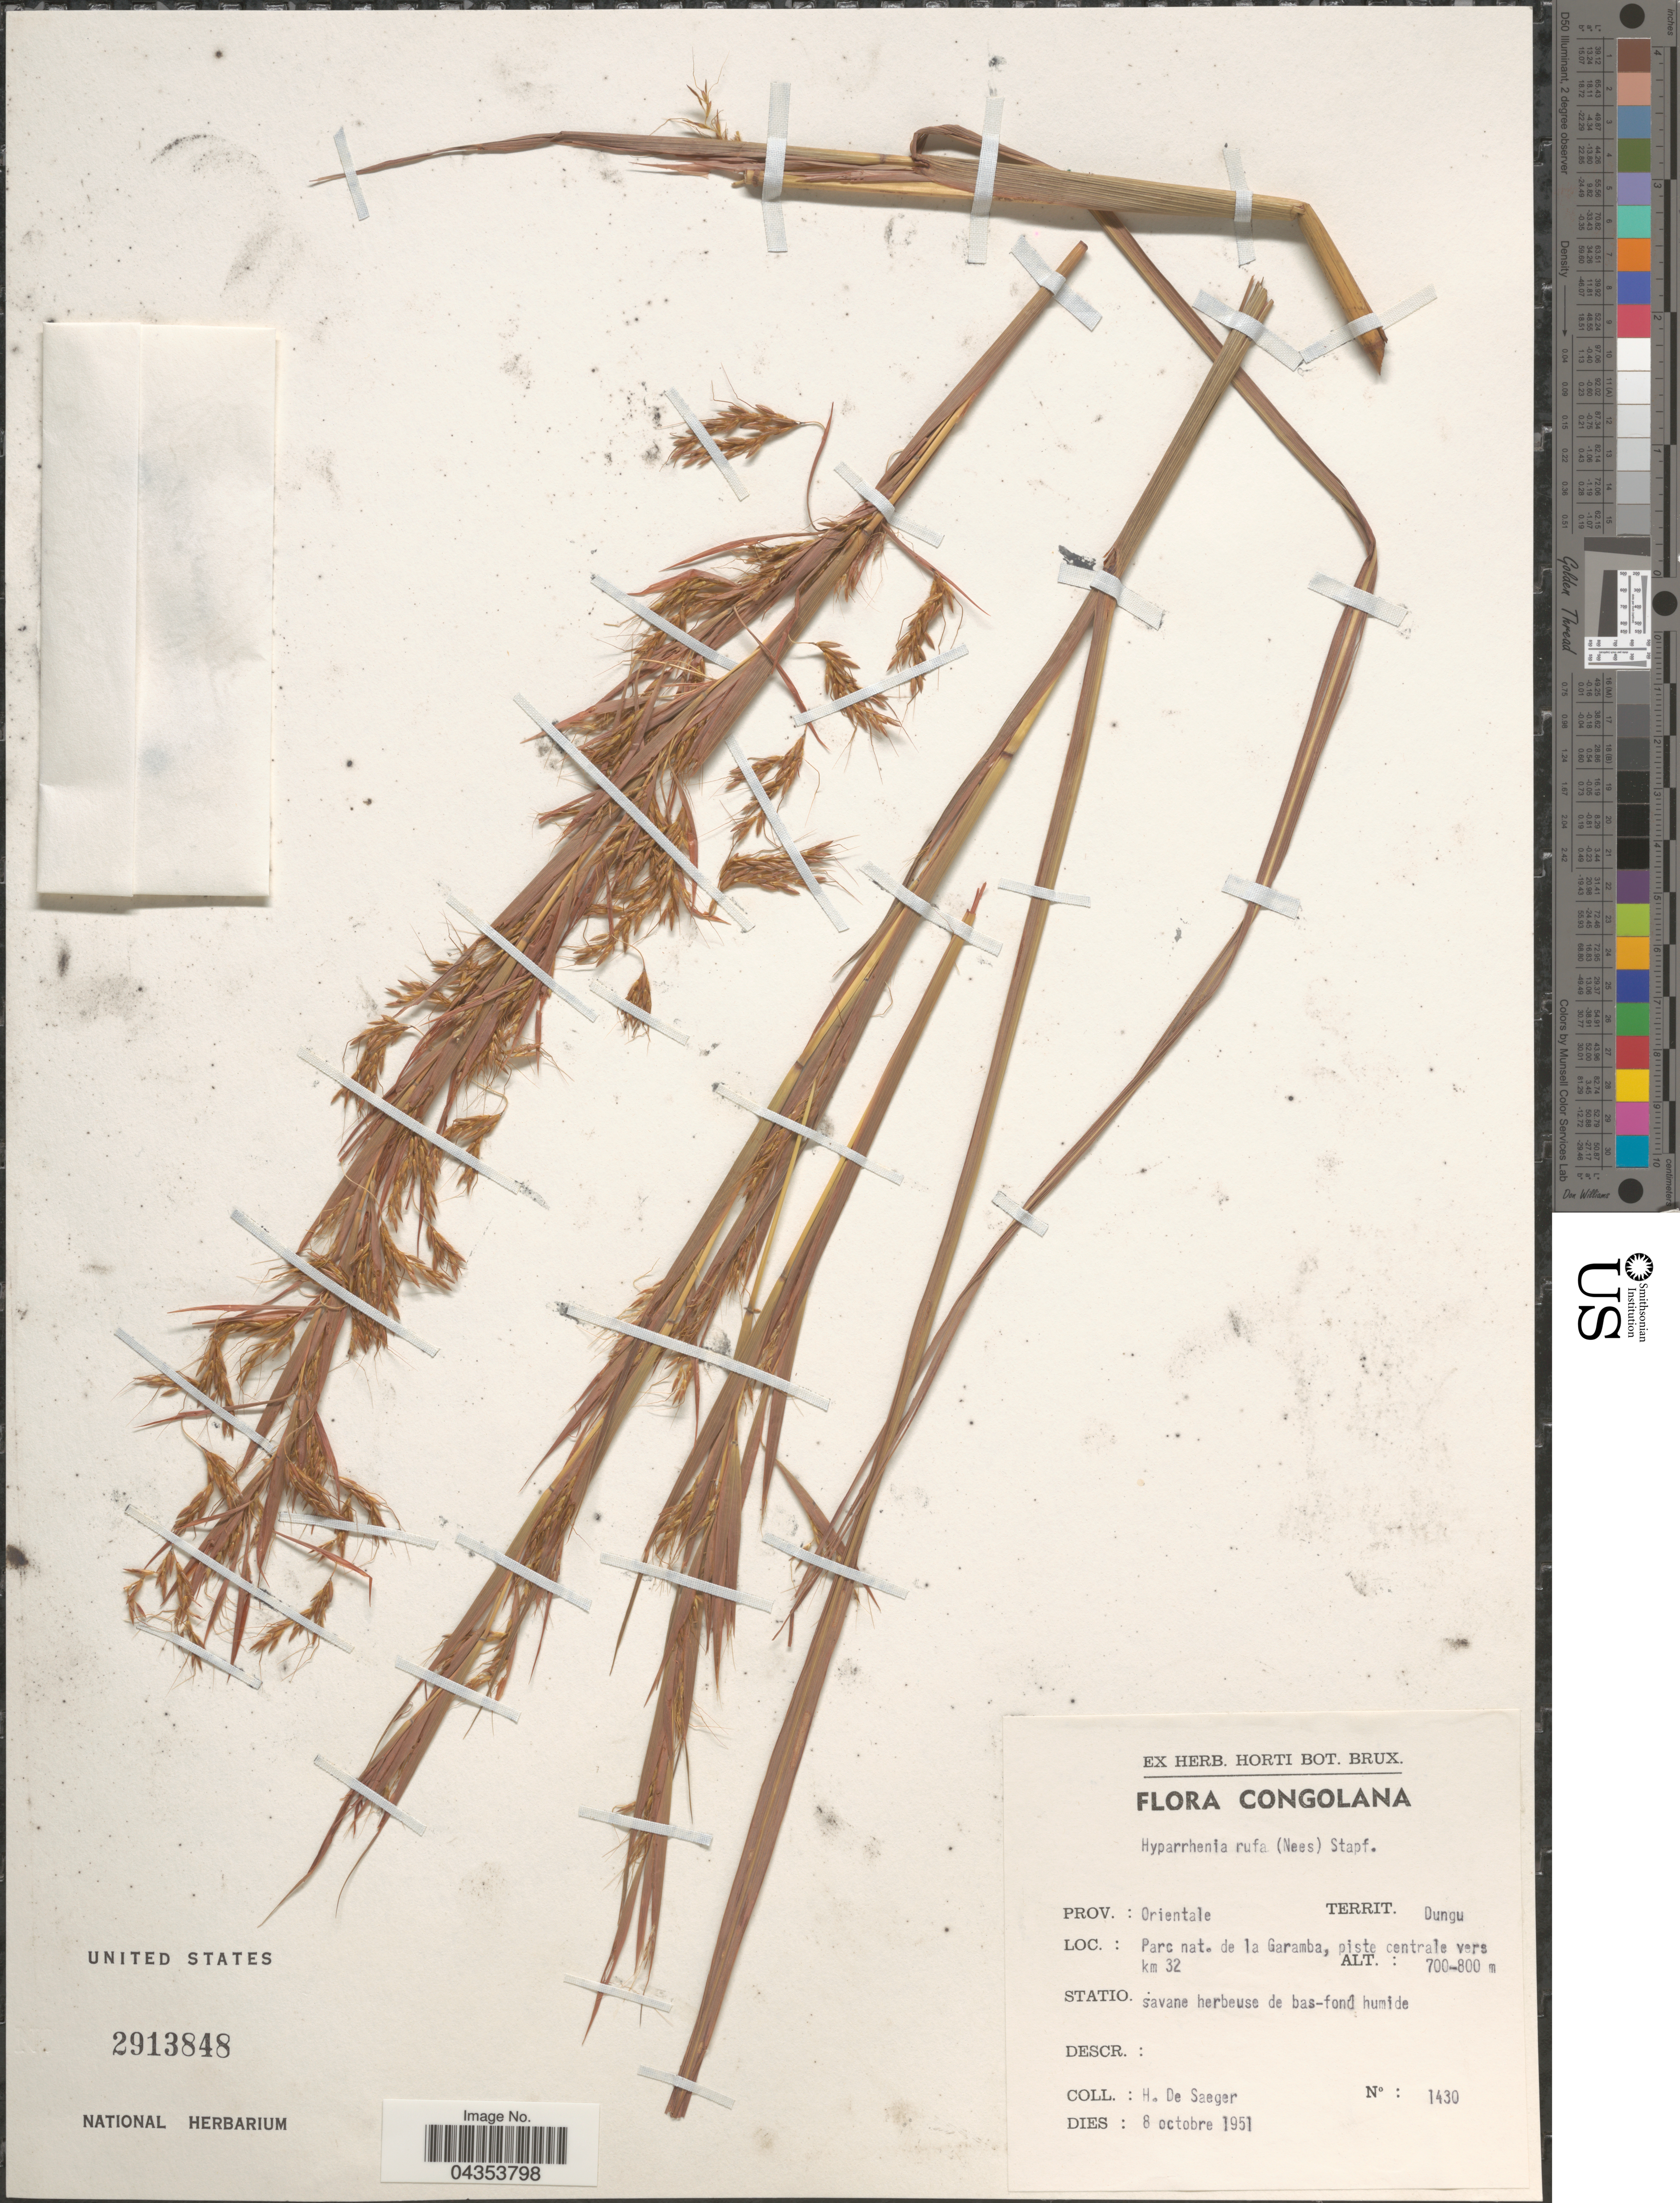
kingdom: Plantae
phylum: Tracheophyta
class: Liliopsida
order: Poales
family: Poaceae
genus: Hyparrhenia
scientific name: Hyparrhenia rufa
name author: (Nees) Stapf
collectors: H. De Saeger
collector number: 1430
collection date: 1951-10-08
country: Congo, Democratic Republic of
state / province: Haut-Uele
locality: Congolana. Orientale. Terit. Dungu. Parc nat. de la Garamba, piste centrale vers km 32.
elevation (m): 700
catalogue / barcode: US 2913848